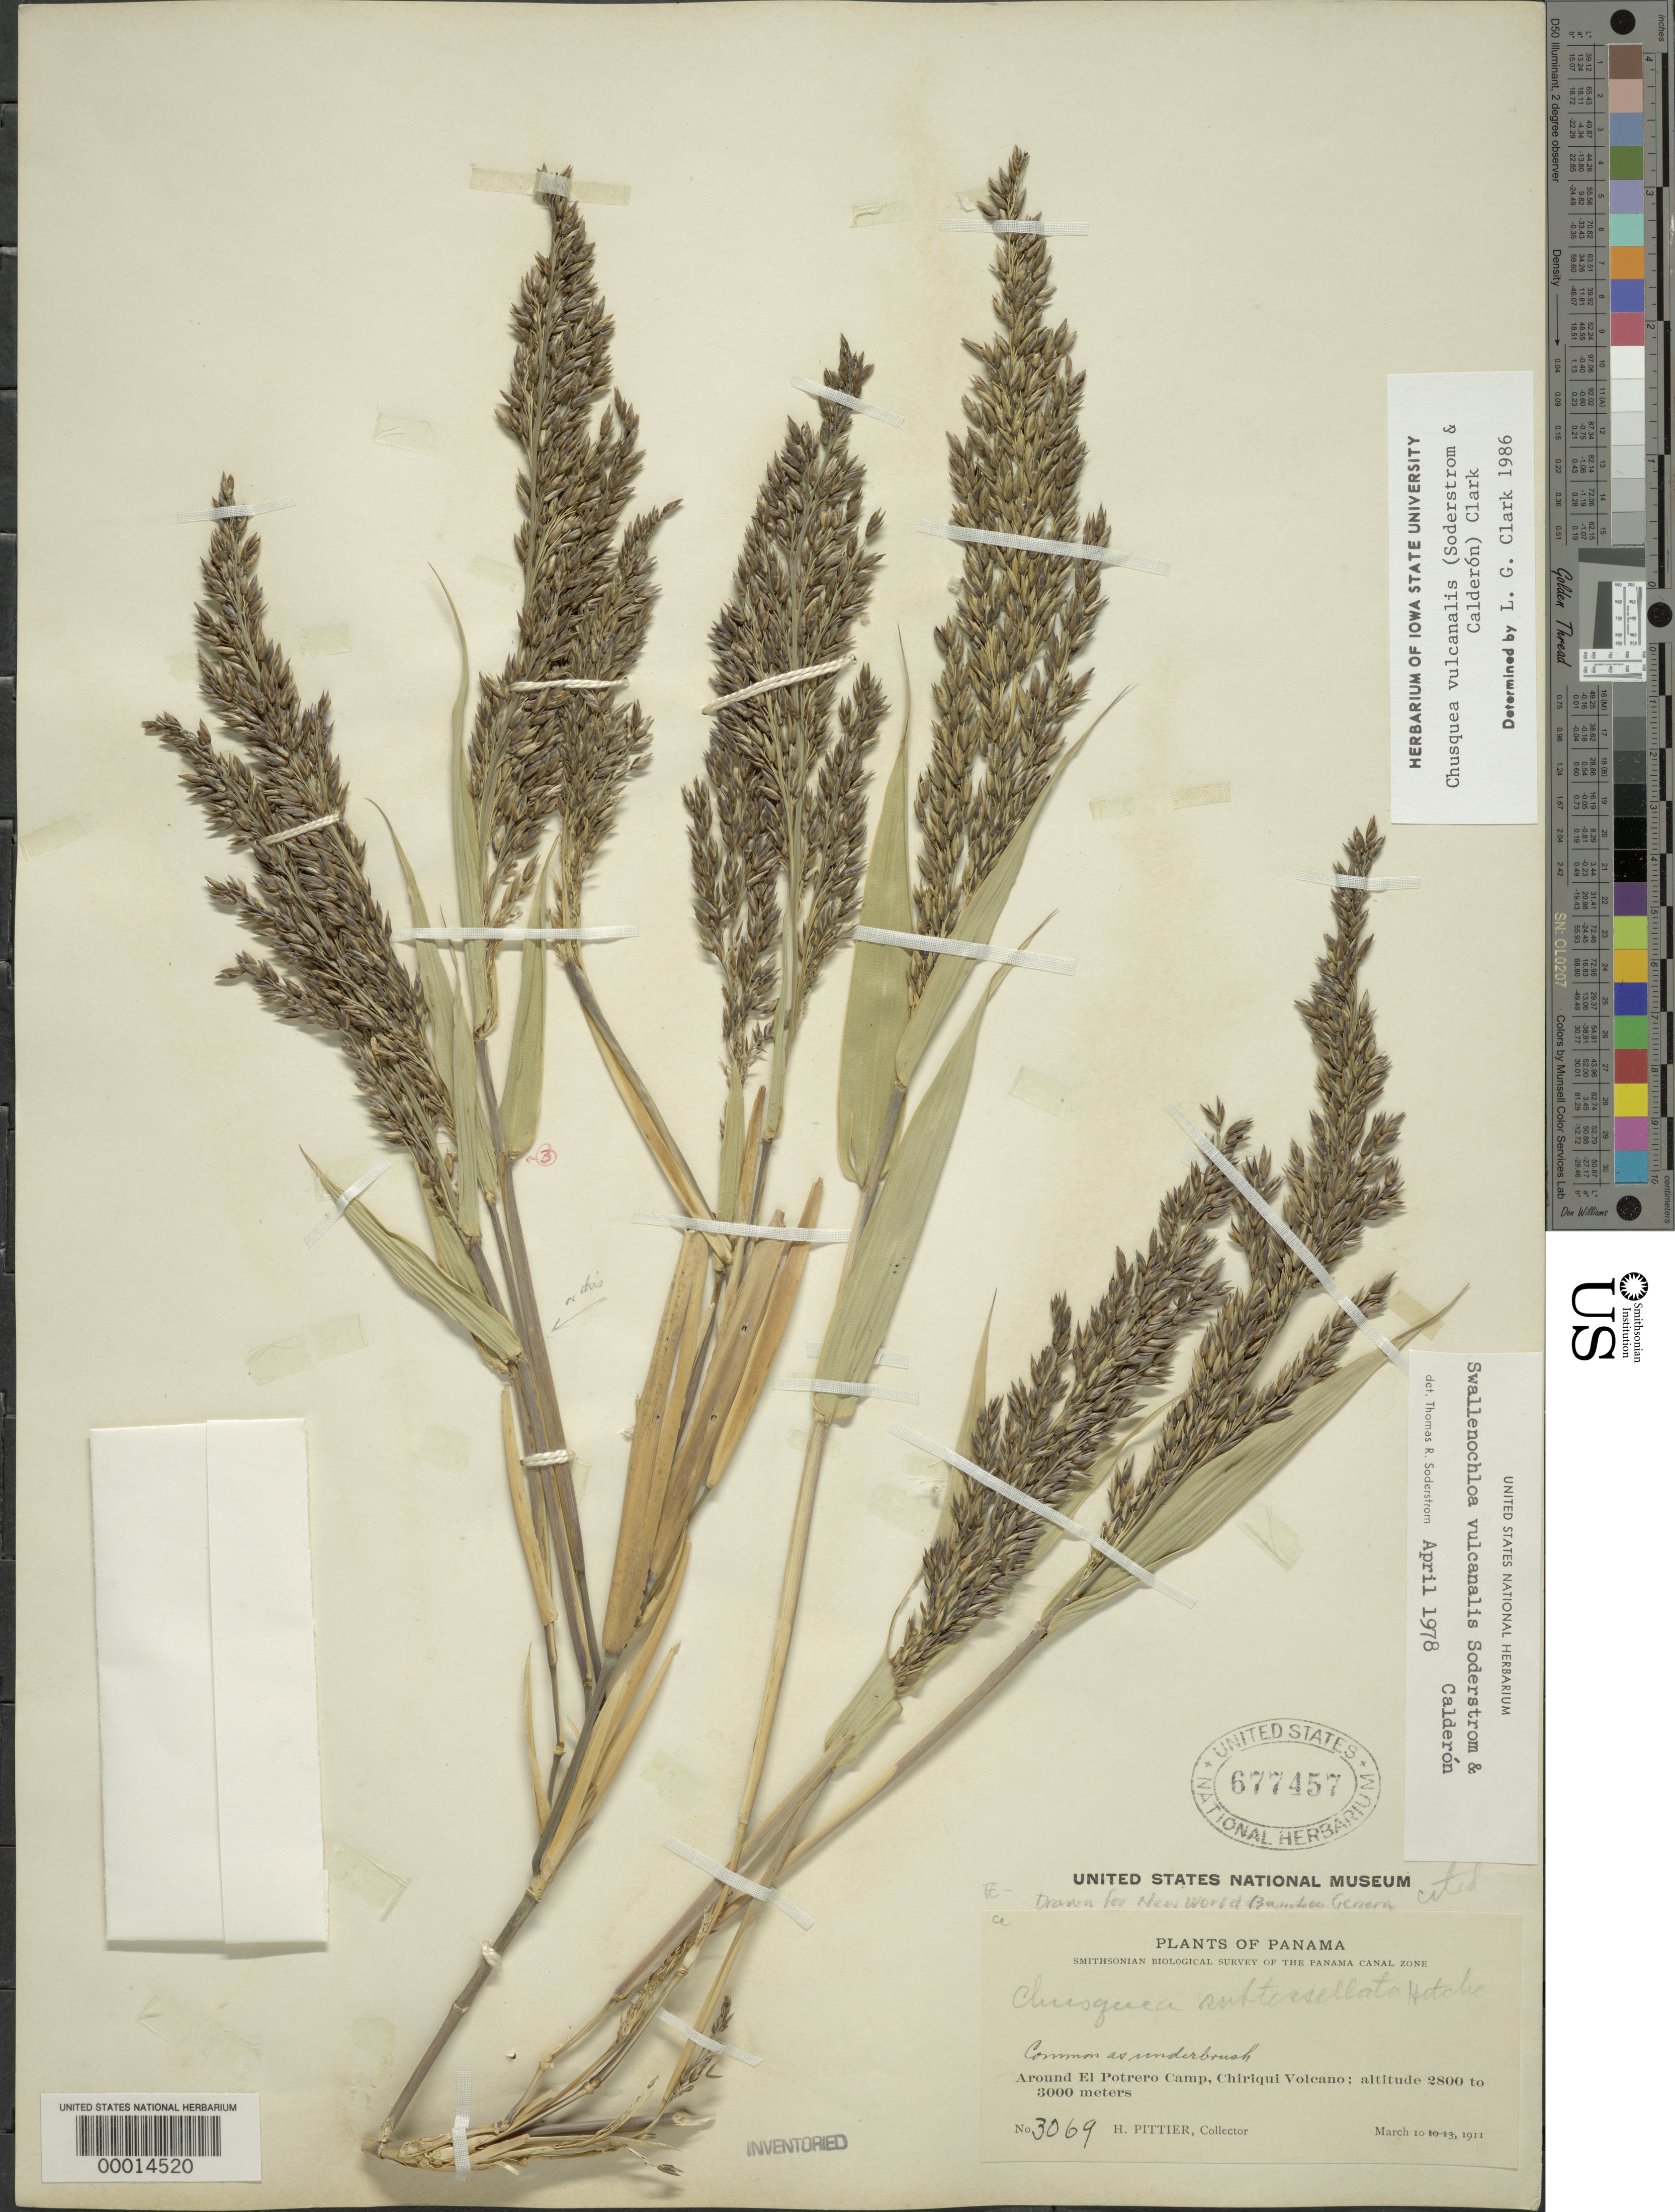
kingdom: Plantae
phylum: Tracheophyta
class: Liliopsida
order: Poales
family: Poaceae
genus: Chusquea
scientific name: Chusquea vulcanalis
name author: (Soderstr. & C. E. Calderón) L.G. Clark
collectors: H. F. Pittier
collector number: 3069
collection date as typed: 10 Mar 1911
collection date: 1911-03-10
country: Panama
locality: Around El Potrero Camp, Chiriquí Volcano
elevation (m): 2800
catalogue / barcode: US 677457